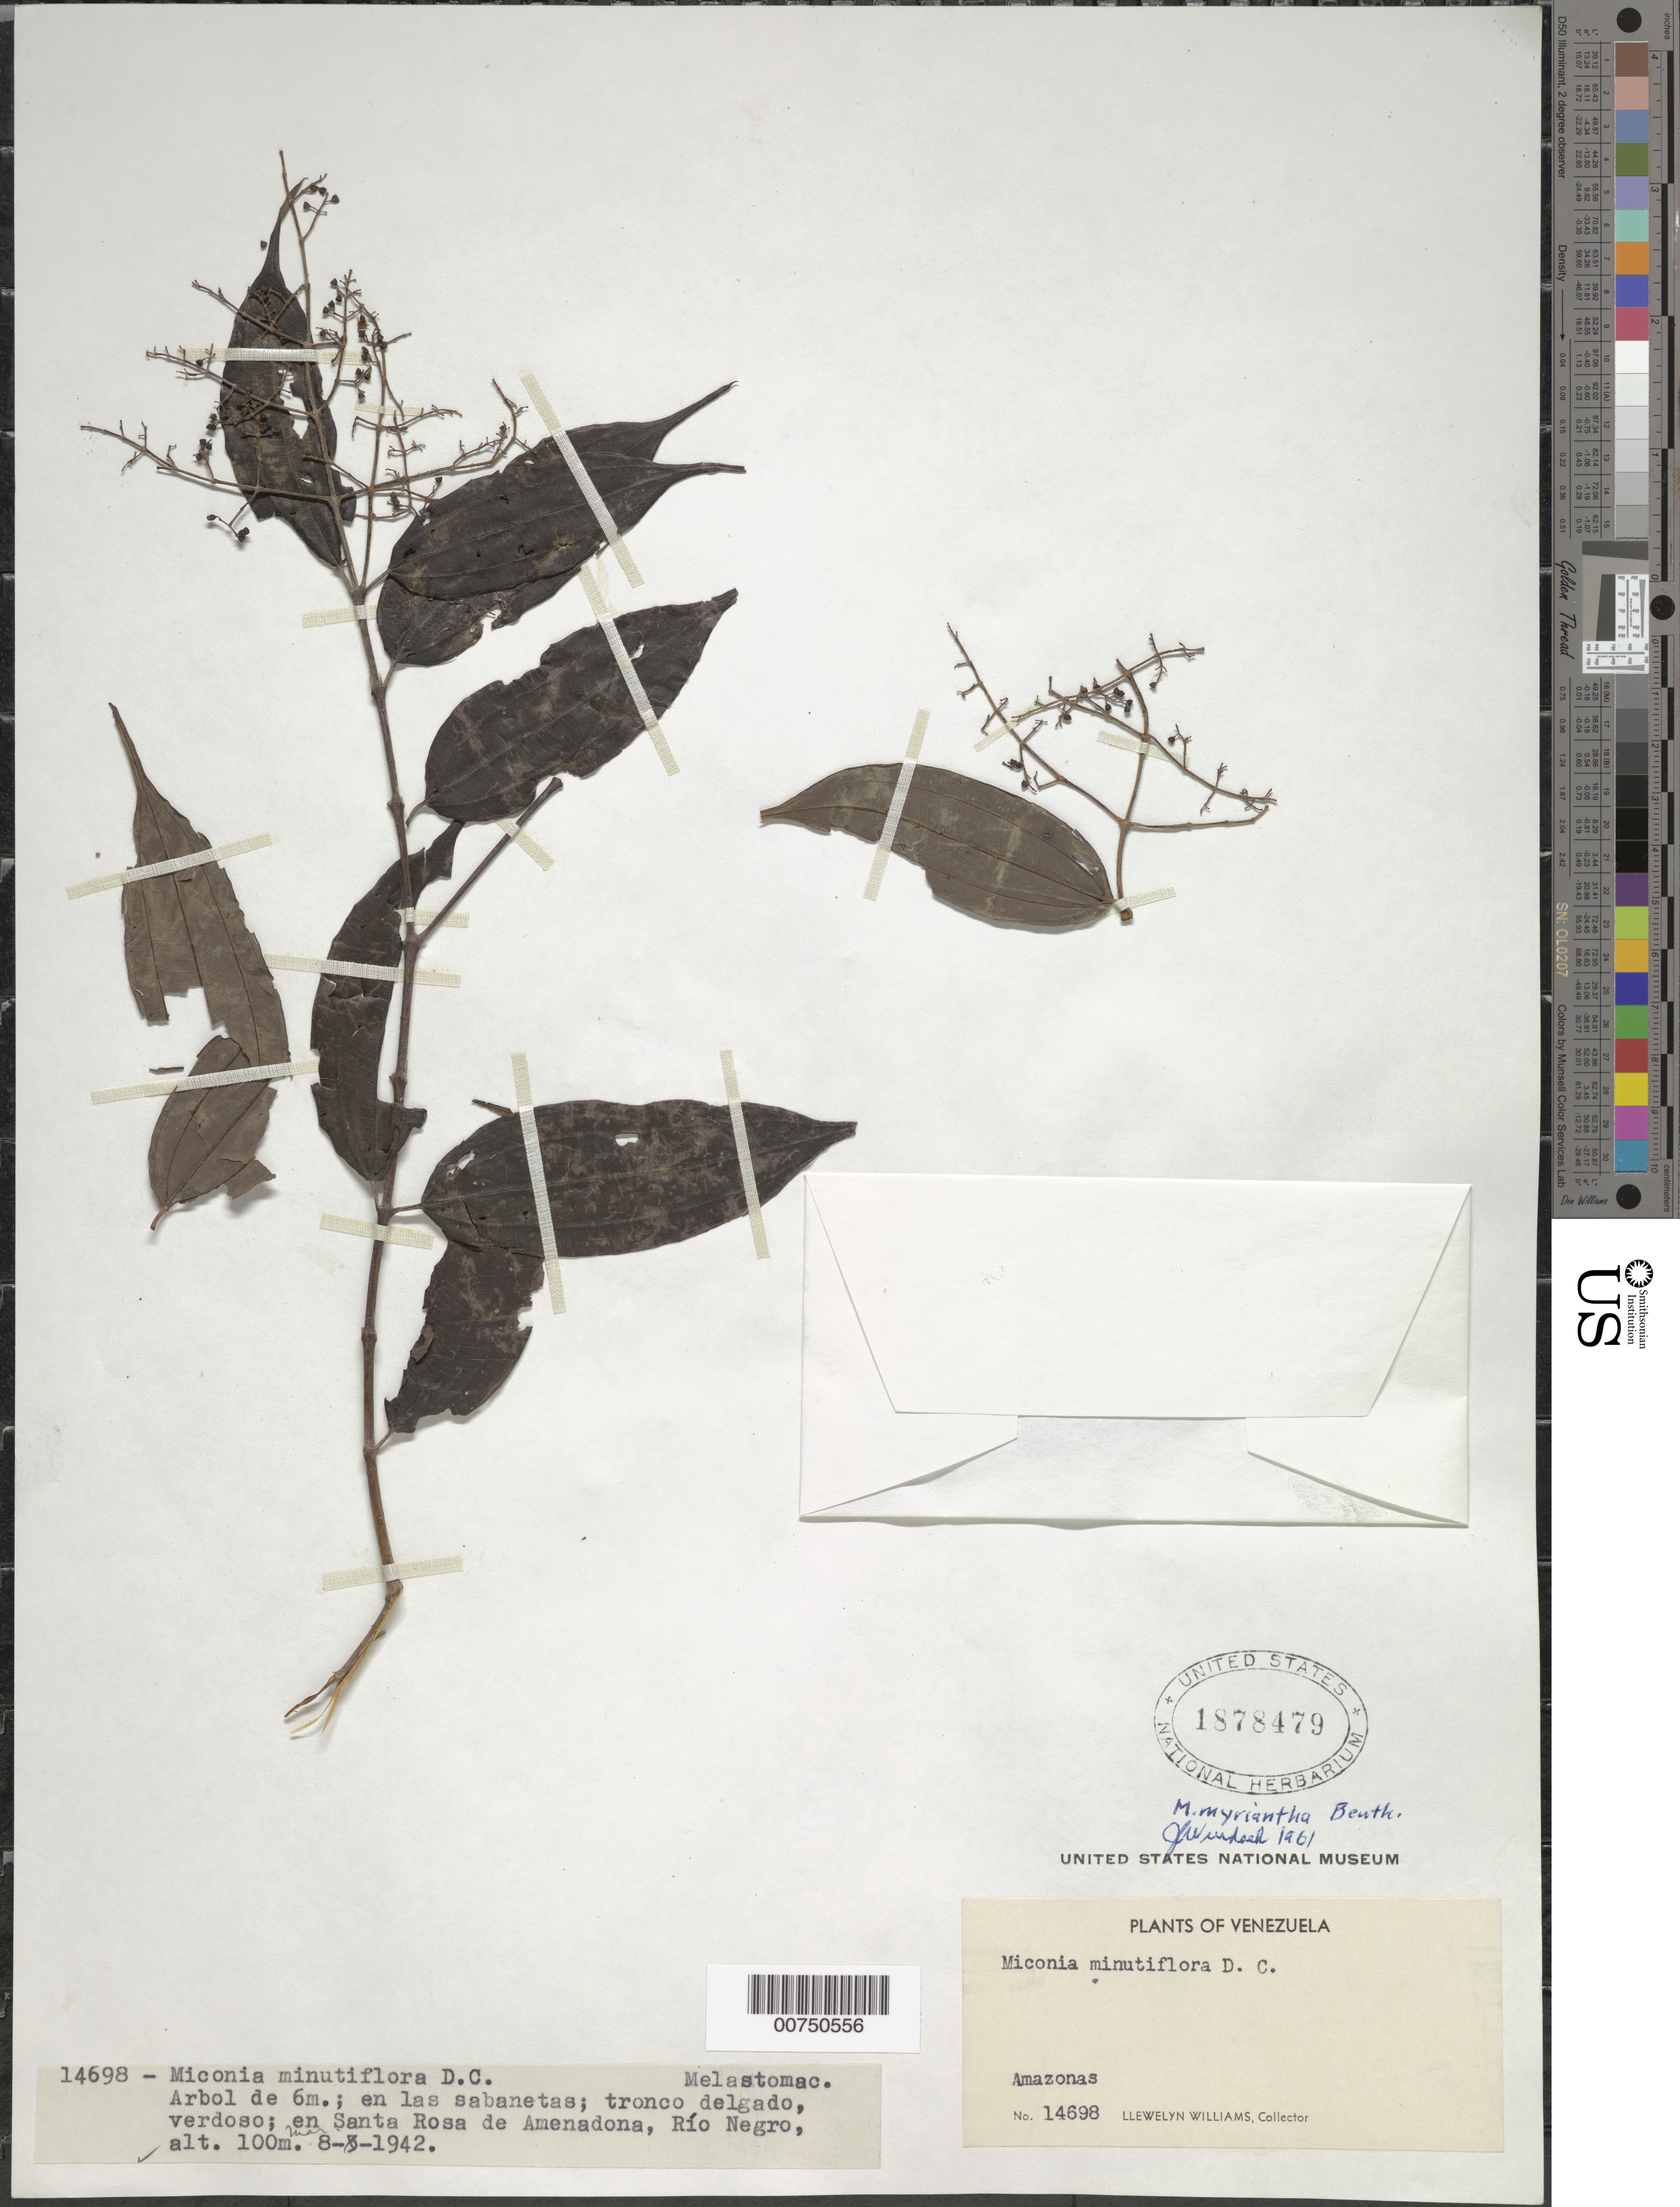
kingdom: Plantae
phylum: Tracheophyta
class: Magnoliopsida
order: Myrtales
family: Melastomataceae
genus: Miconia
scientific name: Miconia myriantha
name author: Benth.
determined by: Wurdack, John J., (US), US (UNITED STATES)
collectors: Ll. Williams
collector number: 14698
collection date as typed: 8-Mar-42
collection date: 1942-03-08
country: Venezuela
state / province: Amazonas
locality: Santa Rosa de Amanadona, Río Negro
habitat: Sabanetas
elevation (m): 100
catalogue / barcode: US 1878479